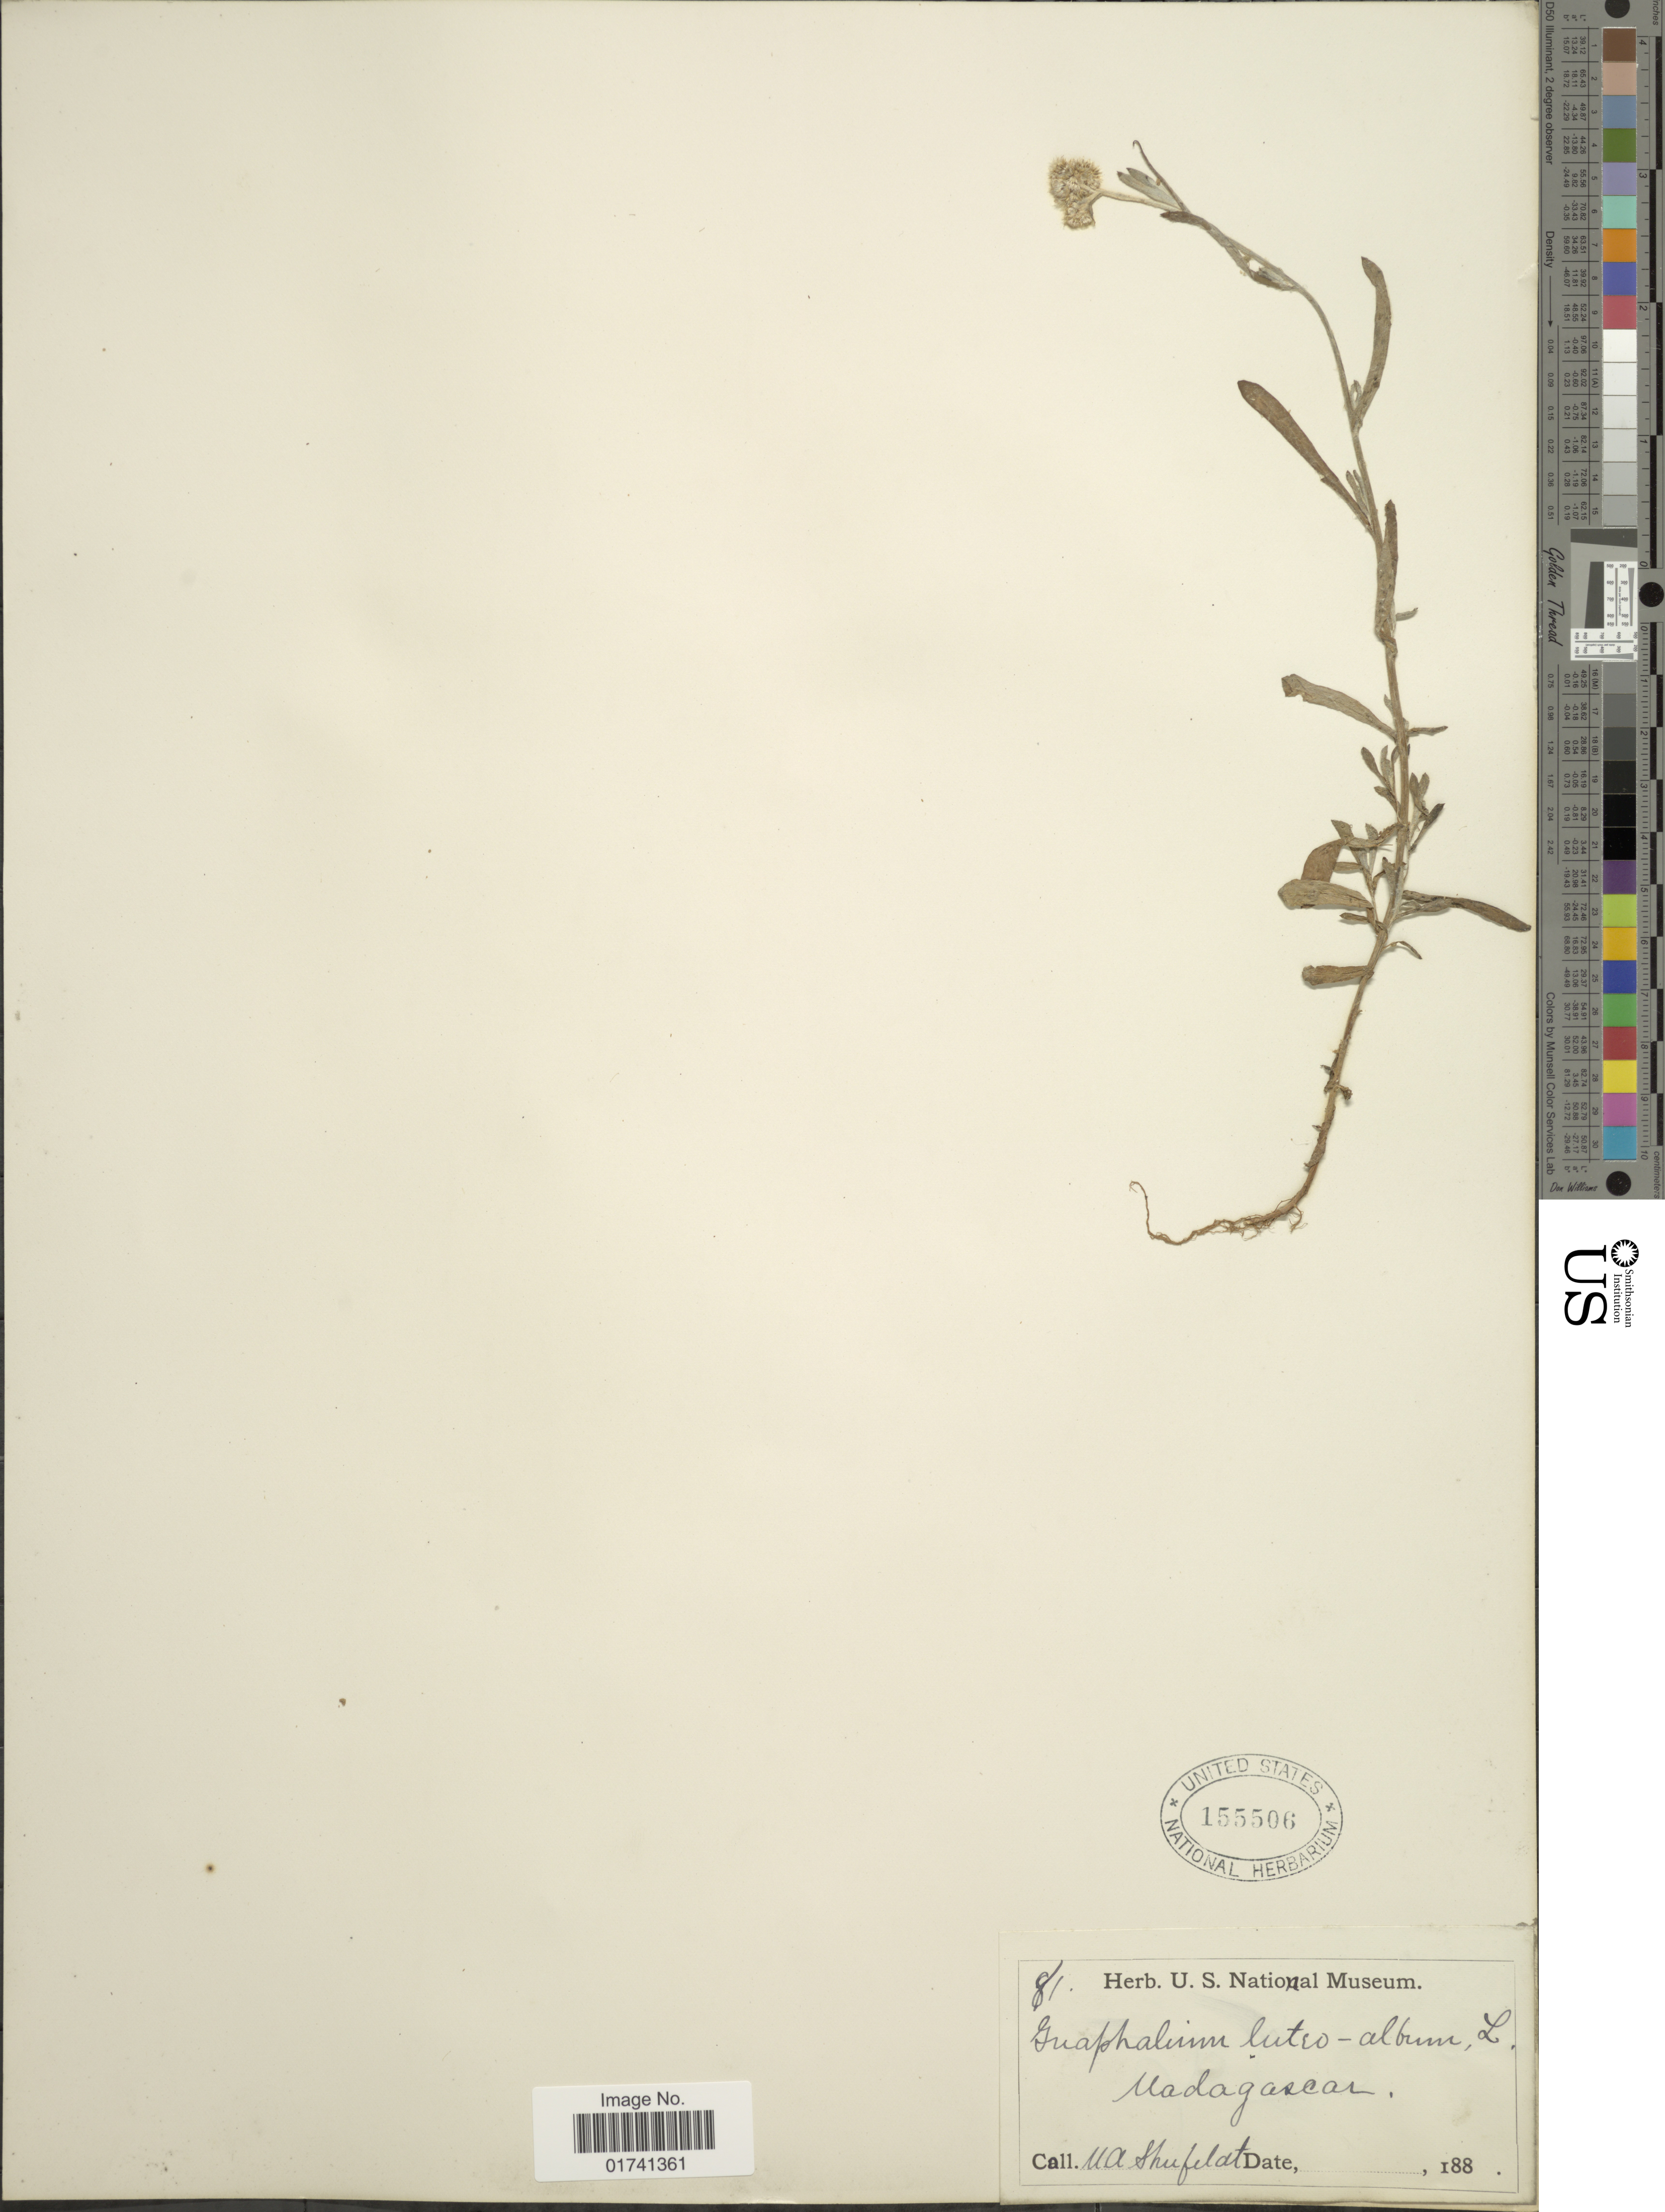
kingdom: Plantae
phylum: Tracheophyta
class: Magnoliopsida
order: Asterales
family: Asteraceae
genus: Laphangium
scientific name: Laphangium luteoalbum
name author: (L.) Tzvelev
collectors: U. Shufelat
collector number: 81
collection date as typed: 188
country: Madagascar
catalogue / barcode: US 155506